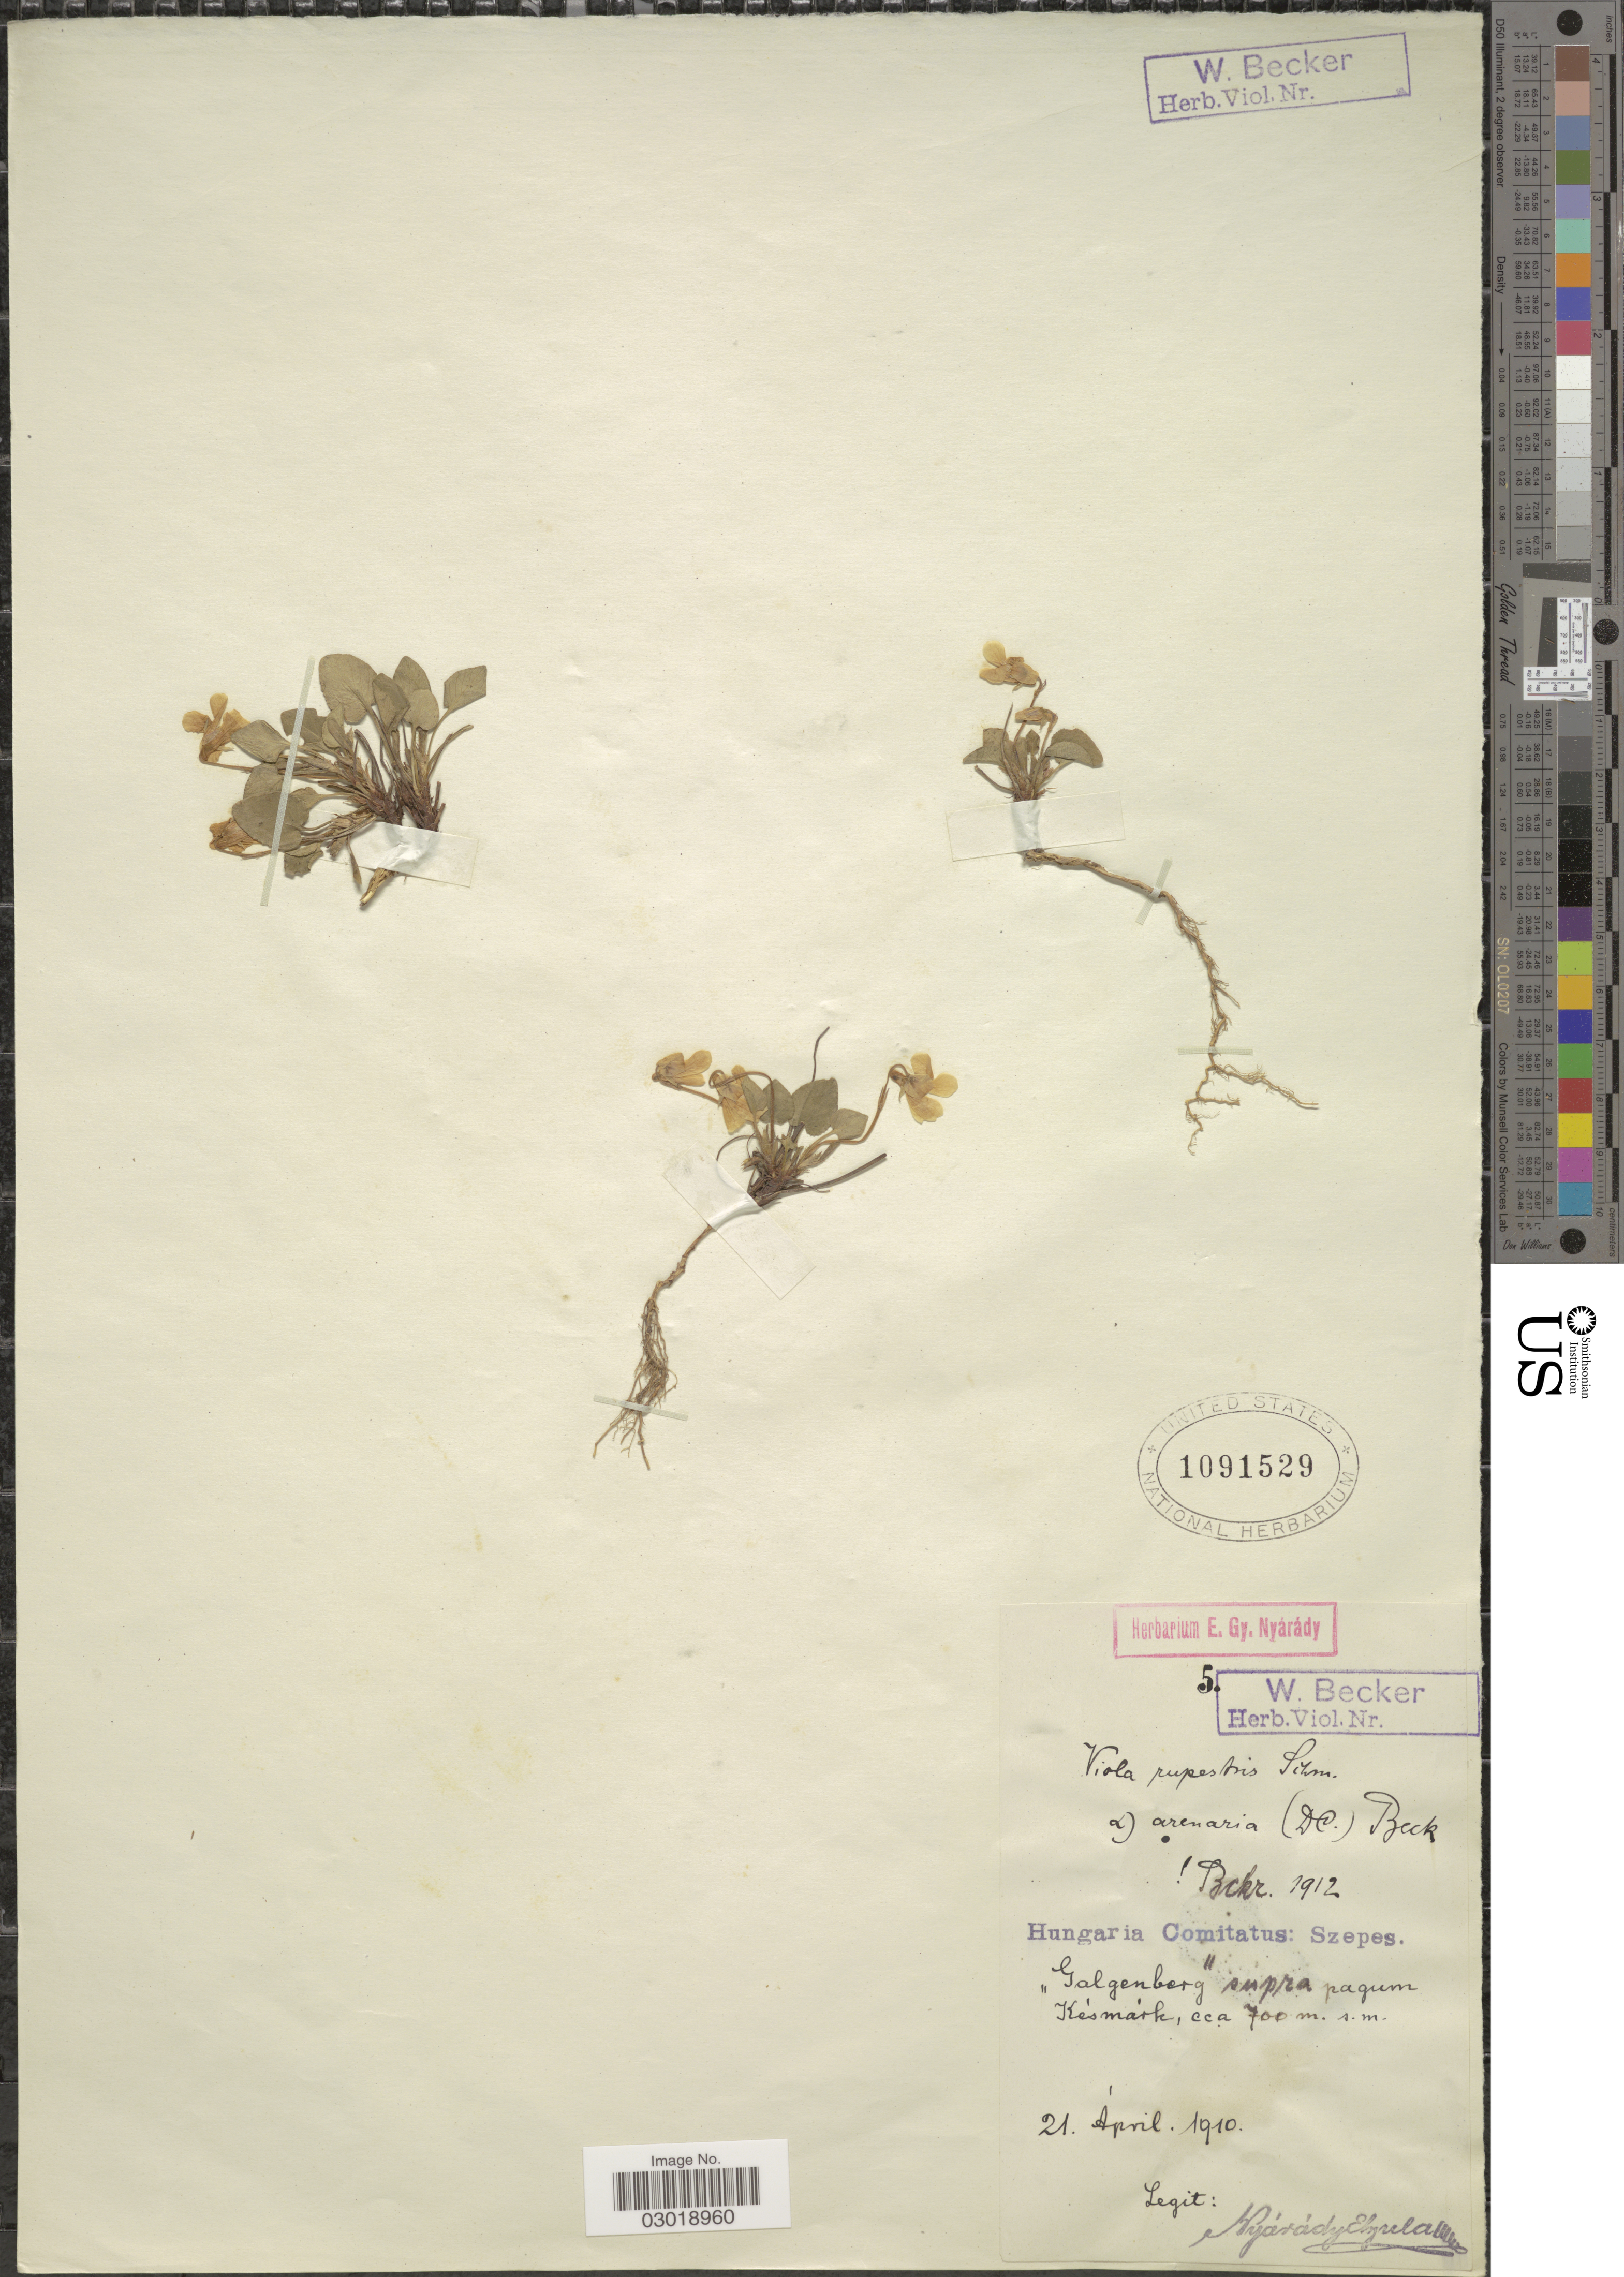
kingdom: Plantae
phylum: Tracheophyta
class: Magnoliopsida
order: Malpighiales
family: Violaceae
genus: Viola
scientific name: Viola rupestris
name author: F.W. Schmidt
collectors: E. Nyárády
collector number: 5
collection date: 1910-04-21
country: Hungary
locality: Hungaria Comitatus; Szepes. "Galgenberg" supra pagum Késmárk.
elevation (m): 700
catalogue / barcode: US 1091529